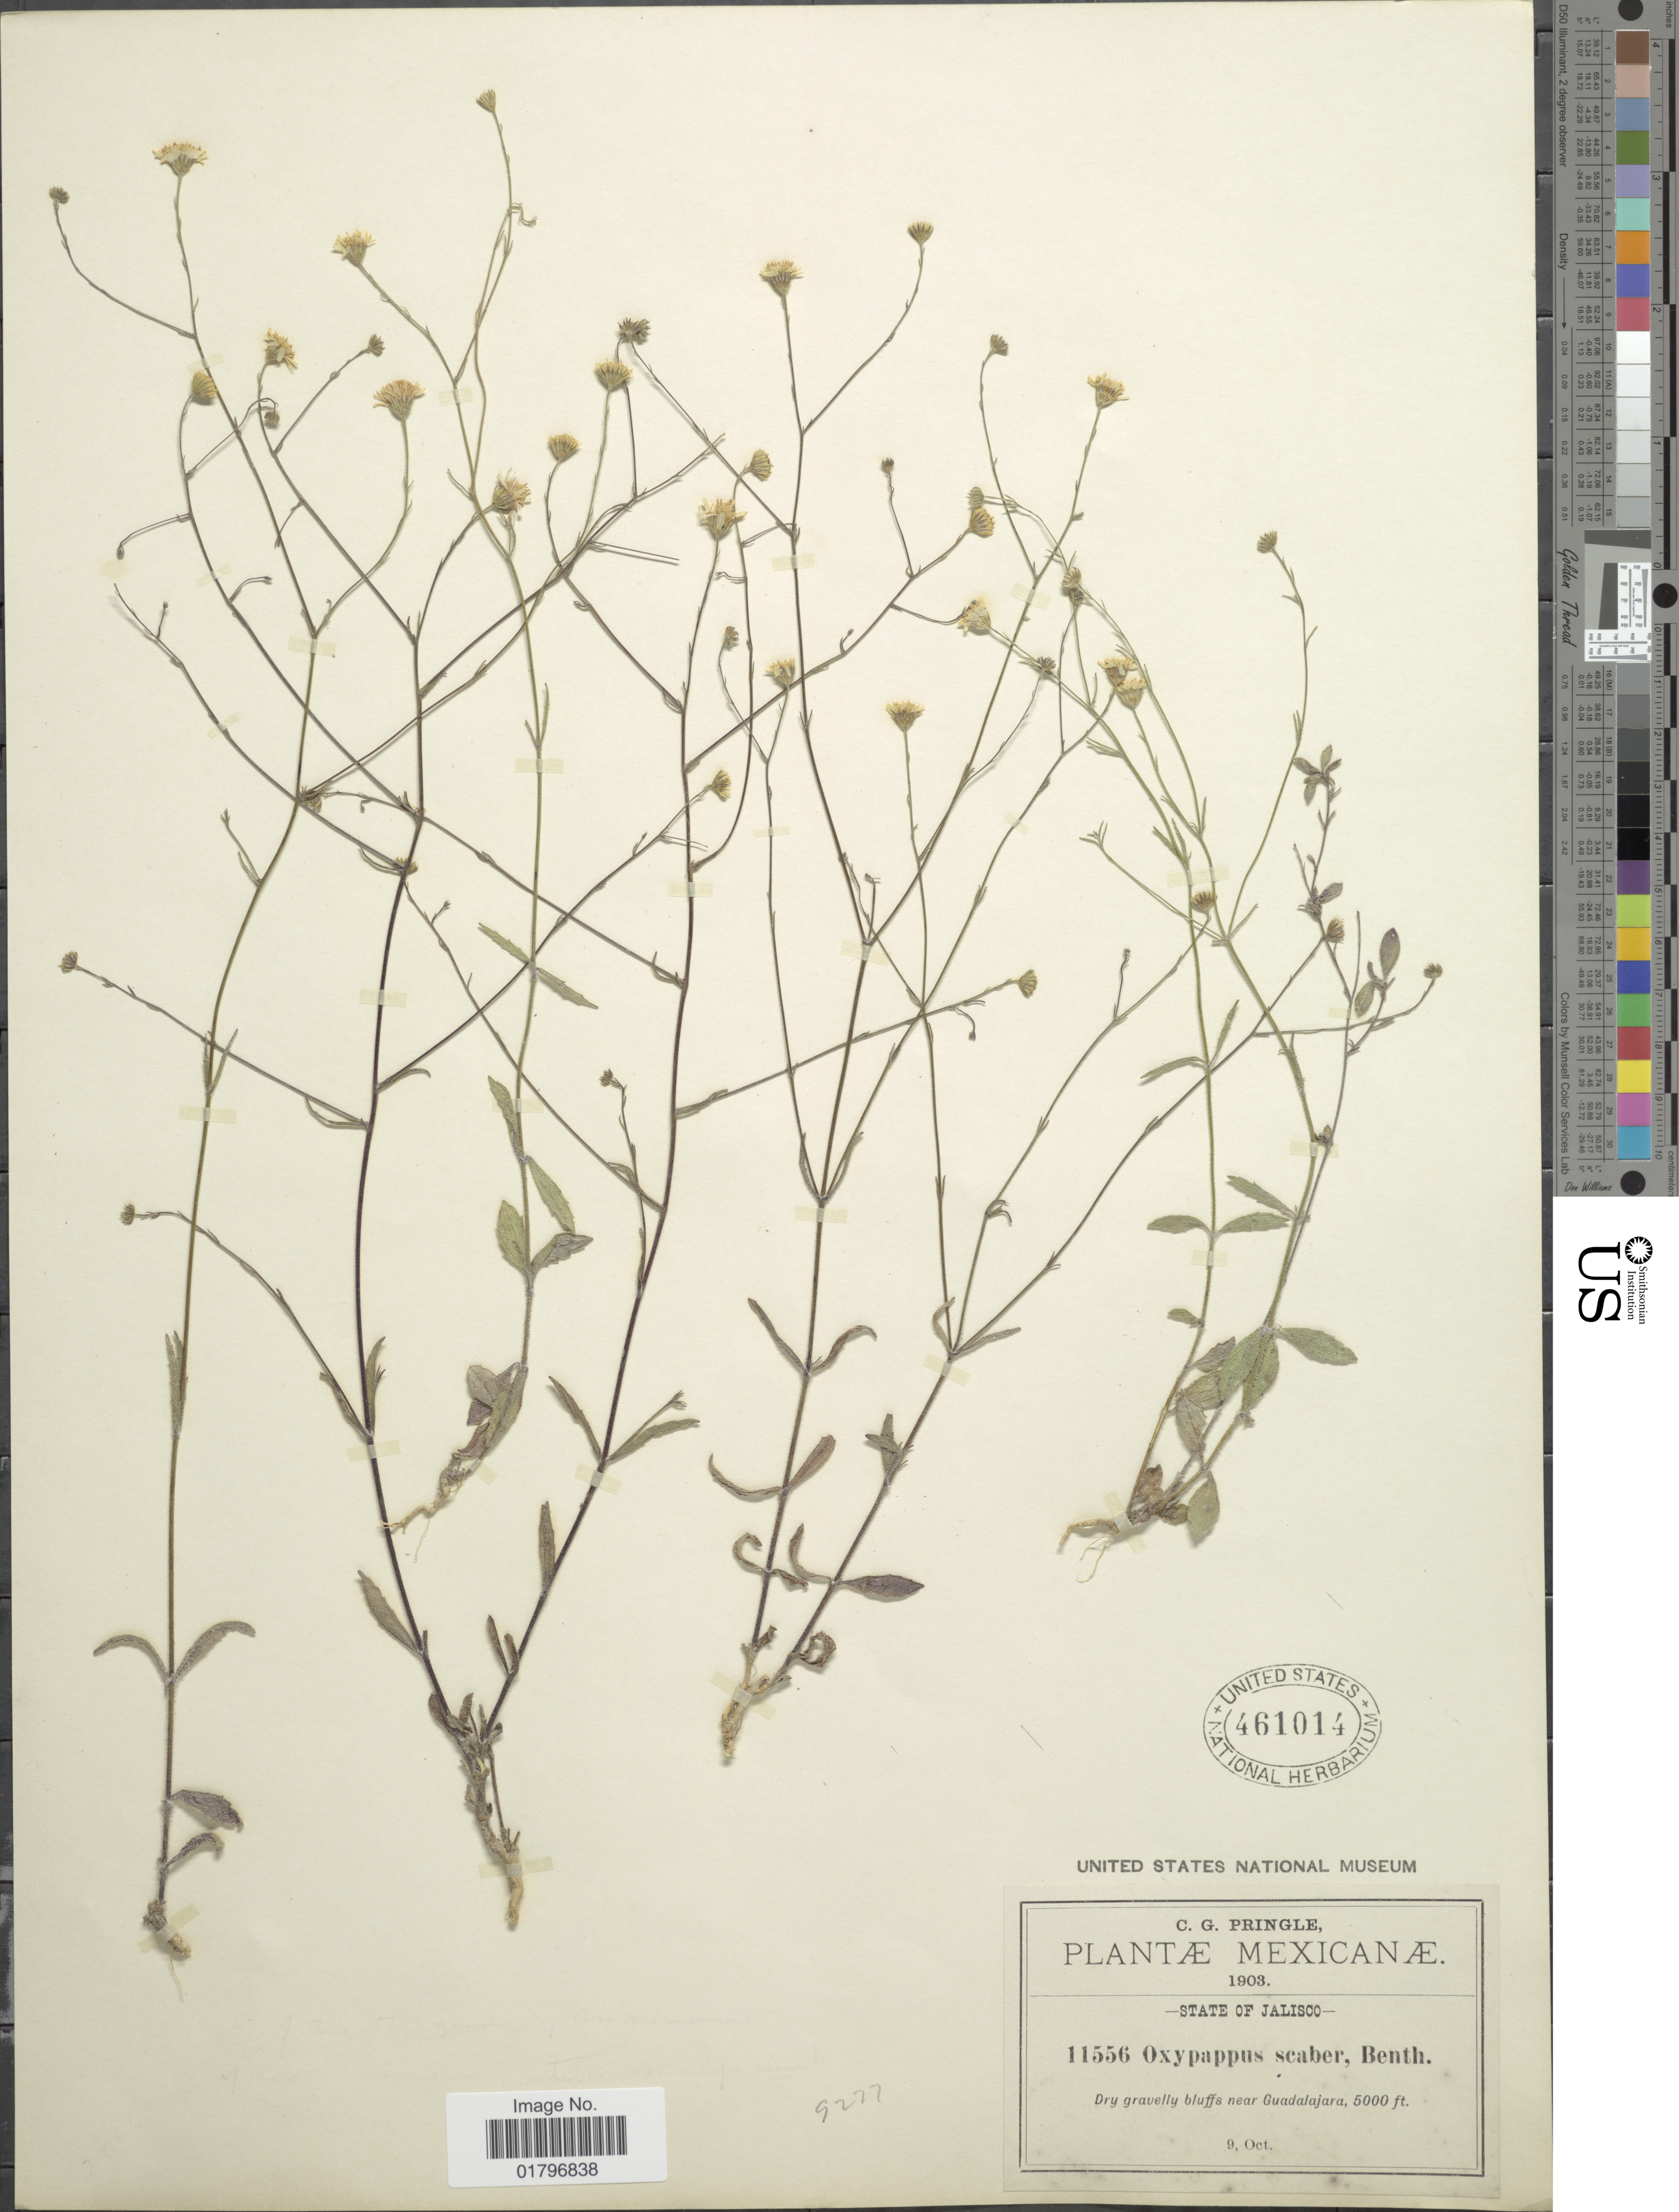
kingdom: Plantae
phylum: Tracheophyta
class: Magnoliopsida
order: Asterales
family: Asteraceae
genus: Oxypappus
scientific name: Oxypappus scaber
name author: Benth.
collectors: C. G. Pringle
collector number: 11556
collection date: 1903-10-09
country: Mexico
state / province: Jalisco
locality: State of Jalisco. Dry gravelly bluffs near Guadalajara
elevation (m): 1524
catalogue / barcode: US 461014